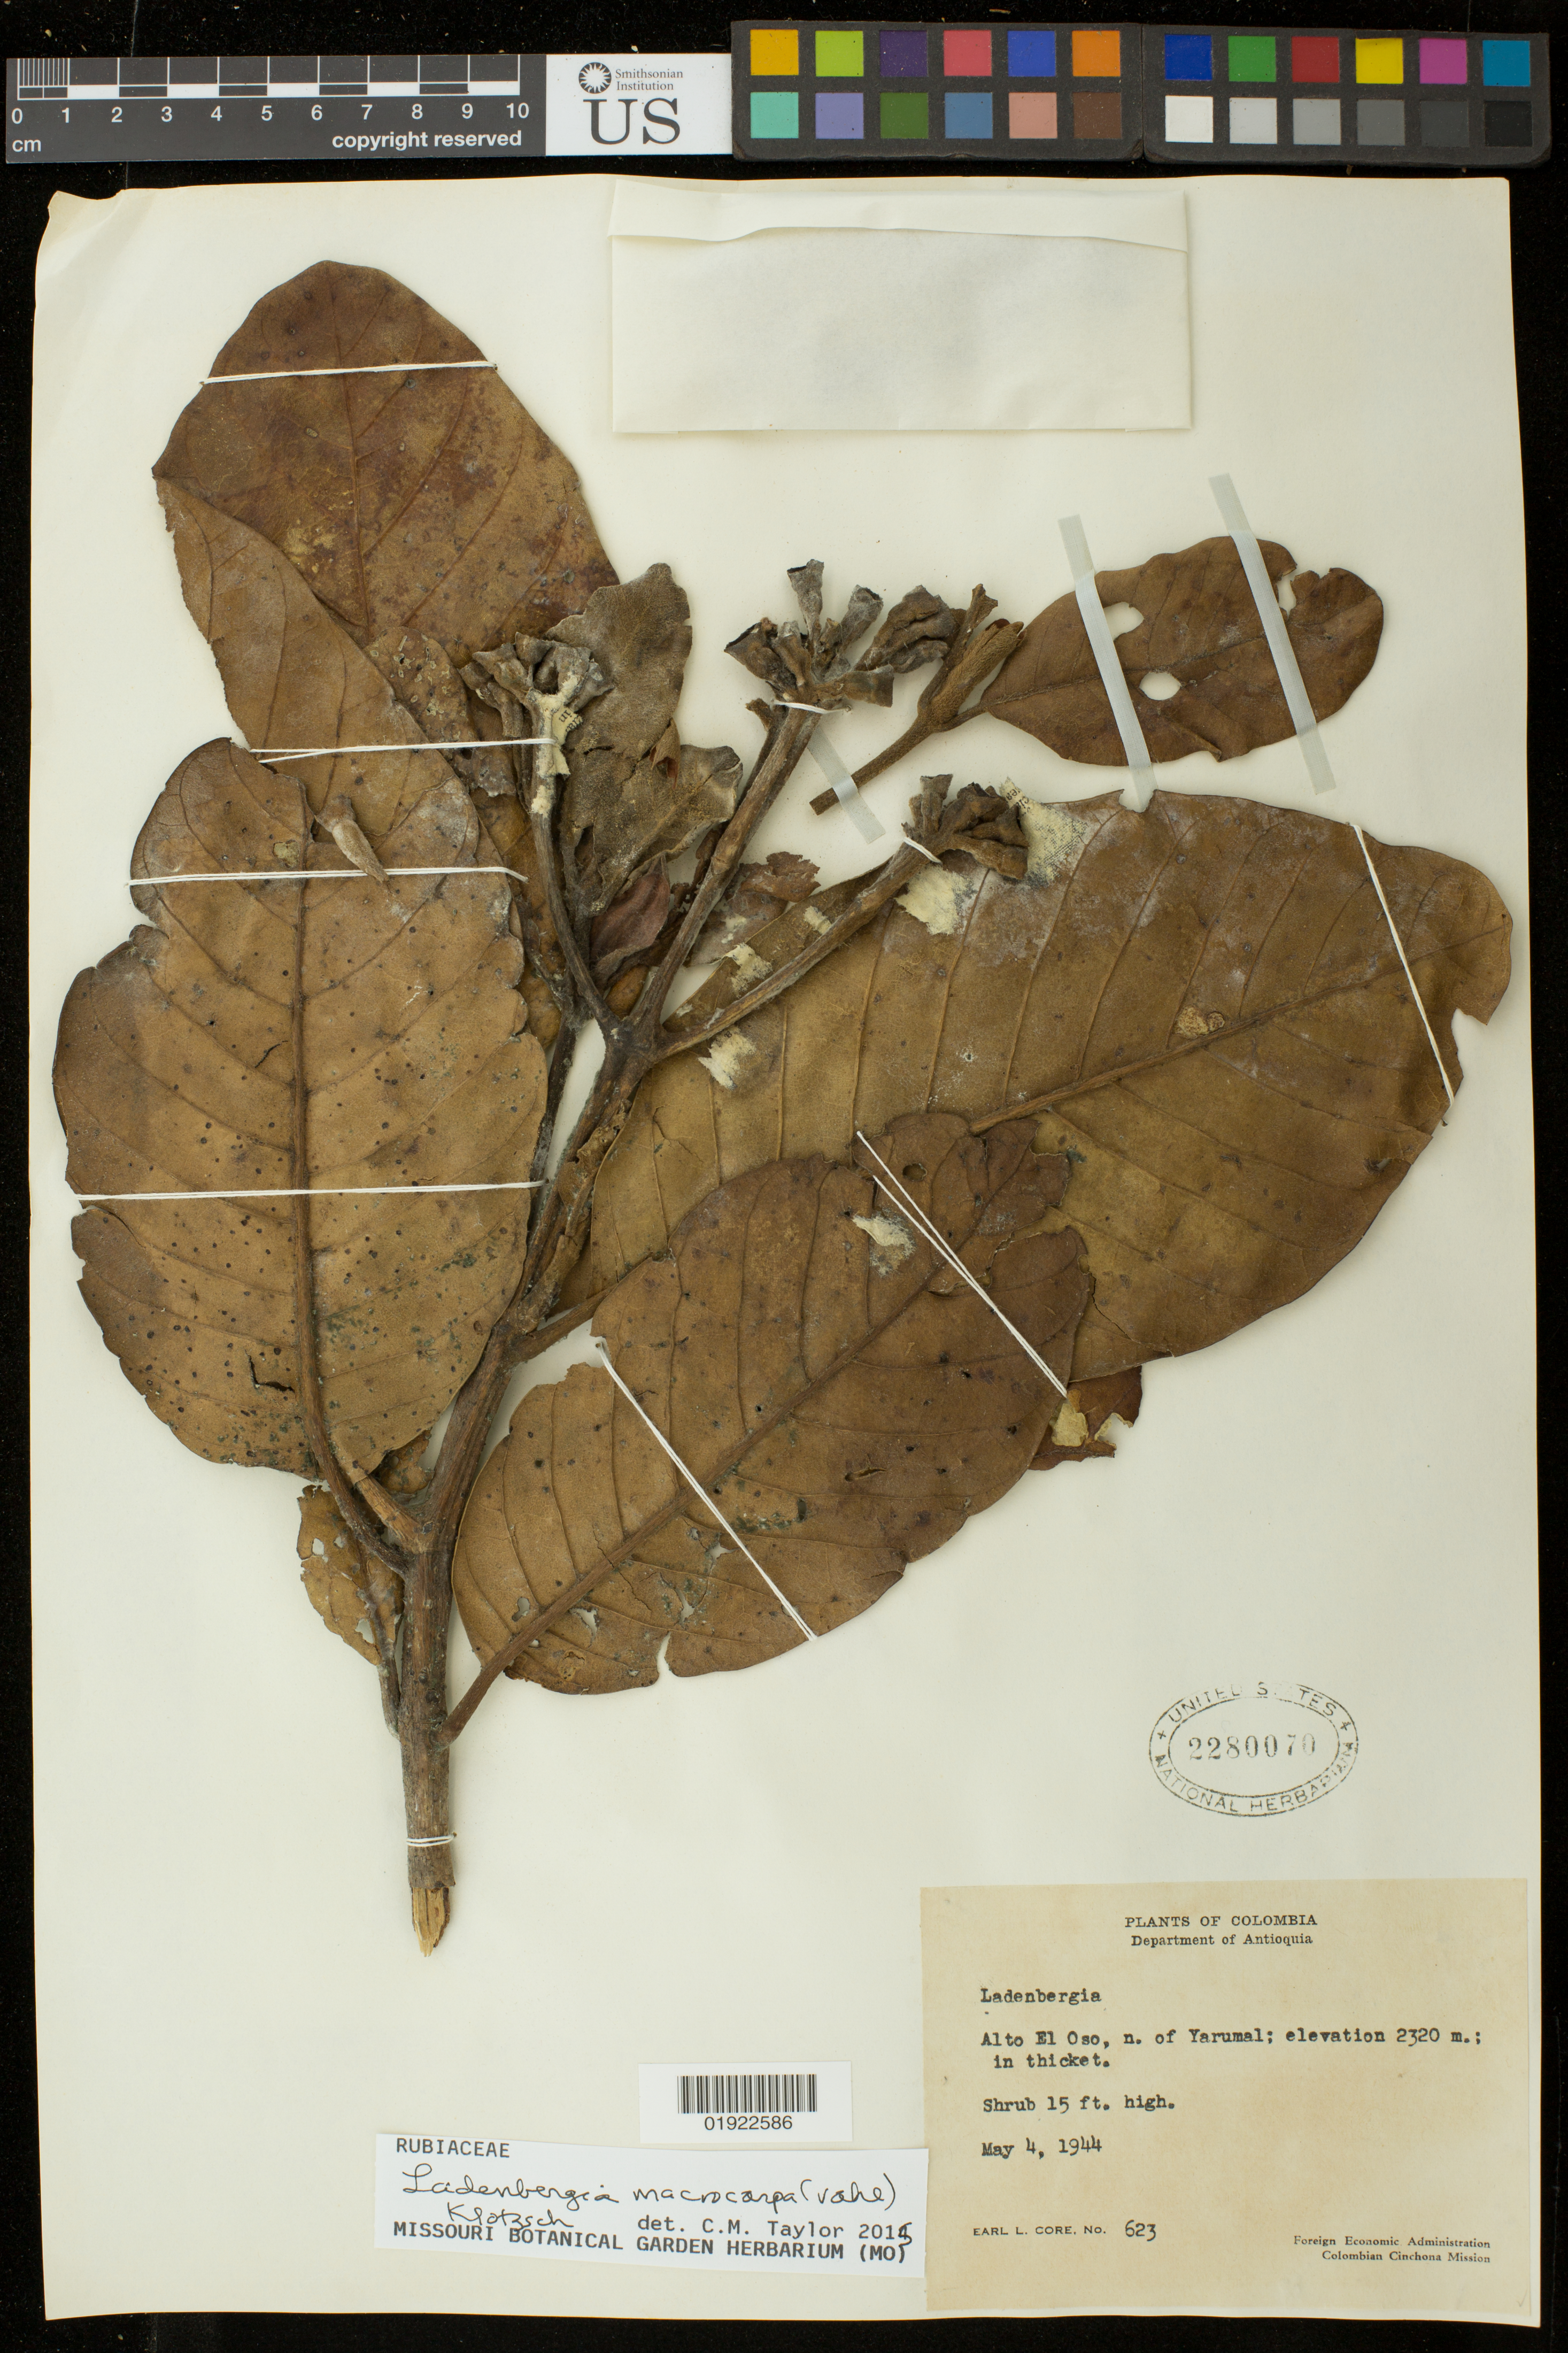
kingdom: Plantae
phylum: Tracheophyta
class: Magnoliopsida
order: Gentianales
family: Rubiaceae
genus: Ladenbergia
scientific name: Ladenbergia macrocarpa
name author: (Vahl) Klotzsch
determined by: Taylor, Charlotte M.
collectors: E. L. Core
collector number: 623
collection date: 1944-05-04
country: Colombia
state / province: Antioquia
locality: Alto El Oso, n. of Yarumal.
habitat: In thicket.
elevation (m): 2320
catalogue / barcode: US 2280070